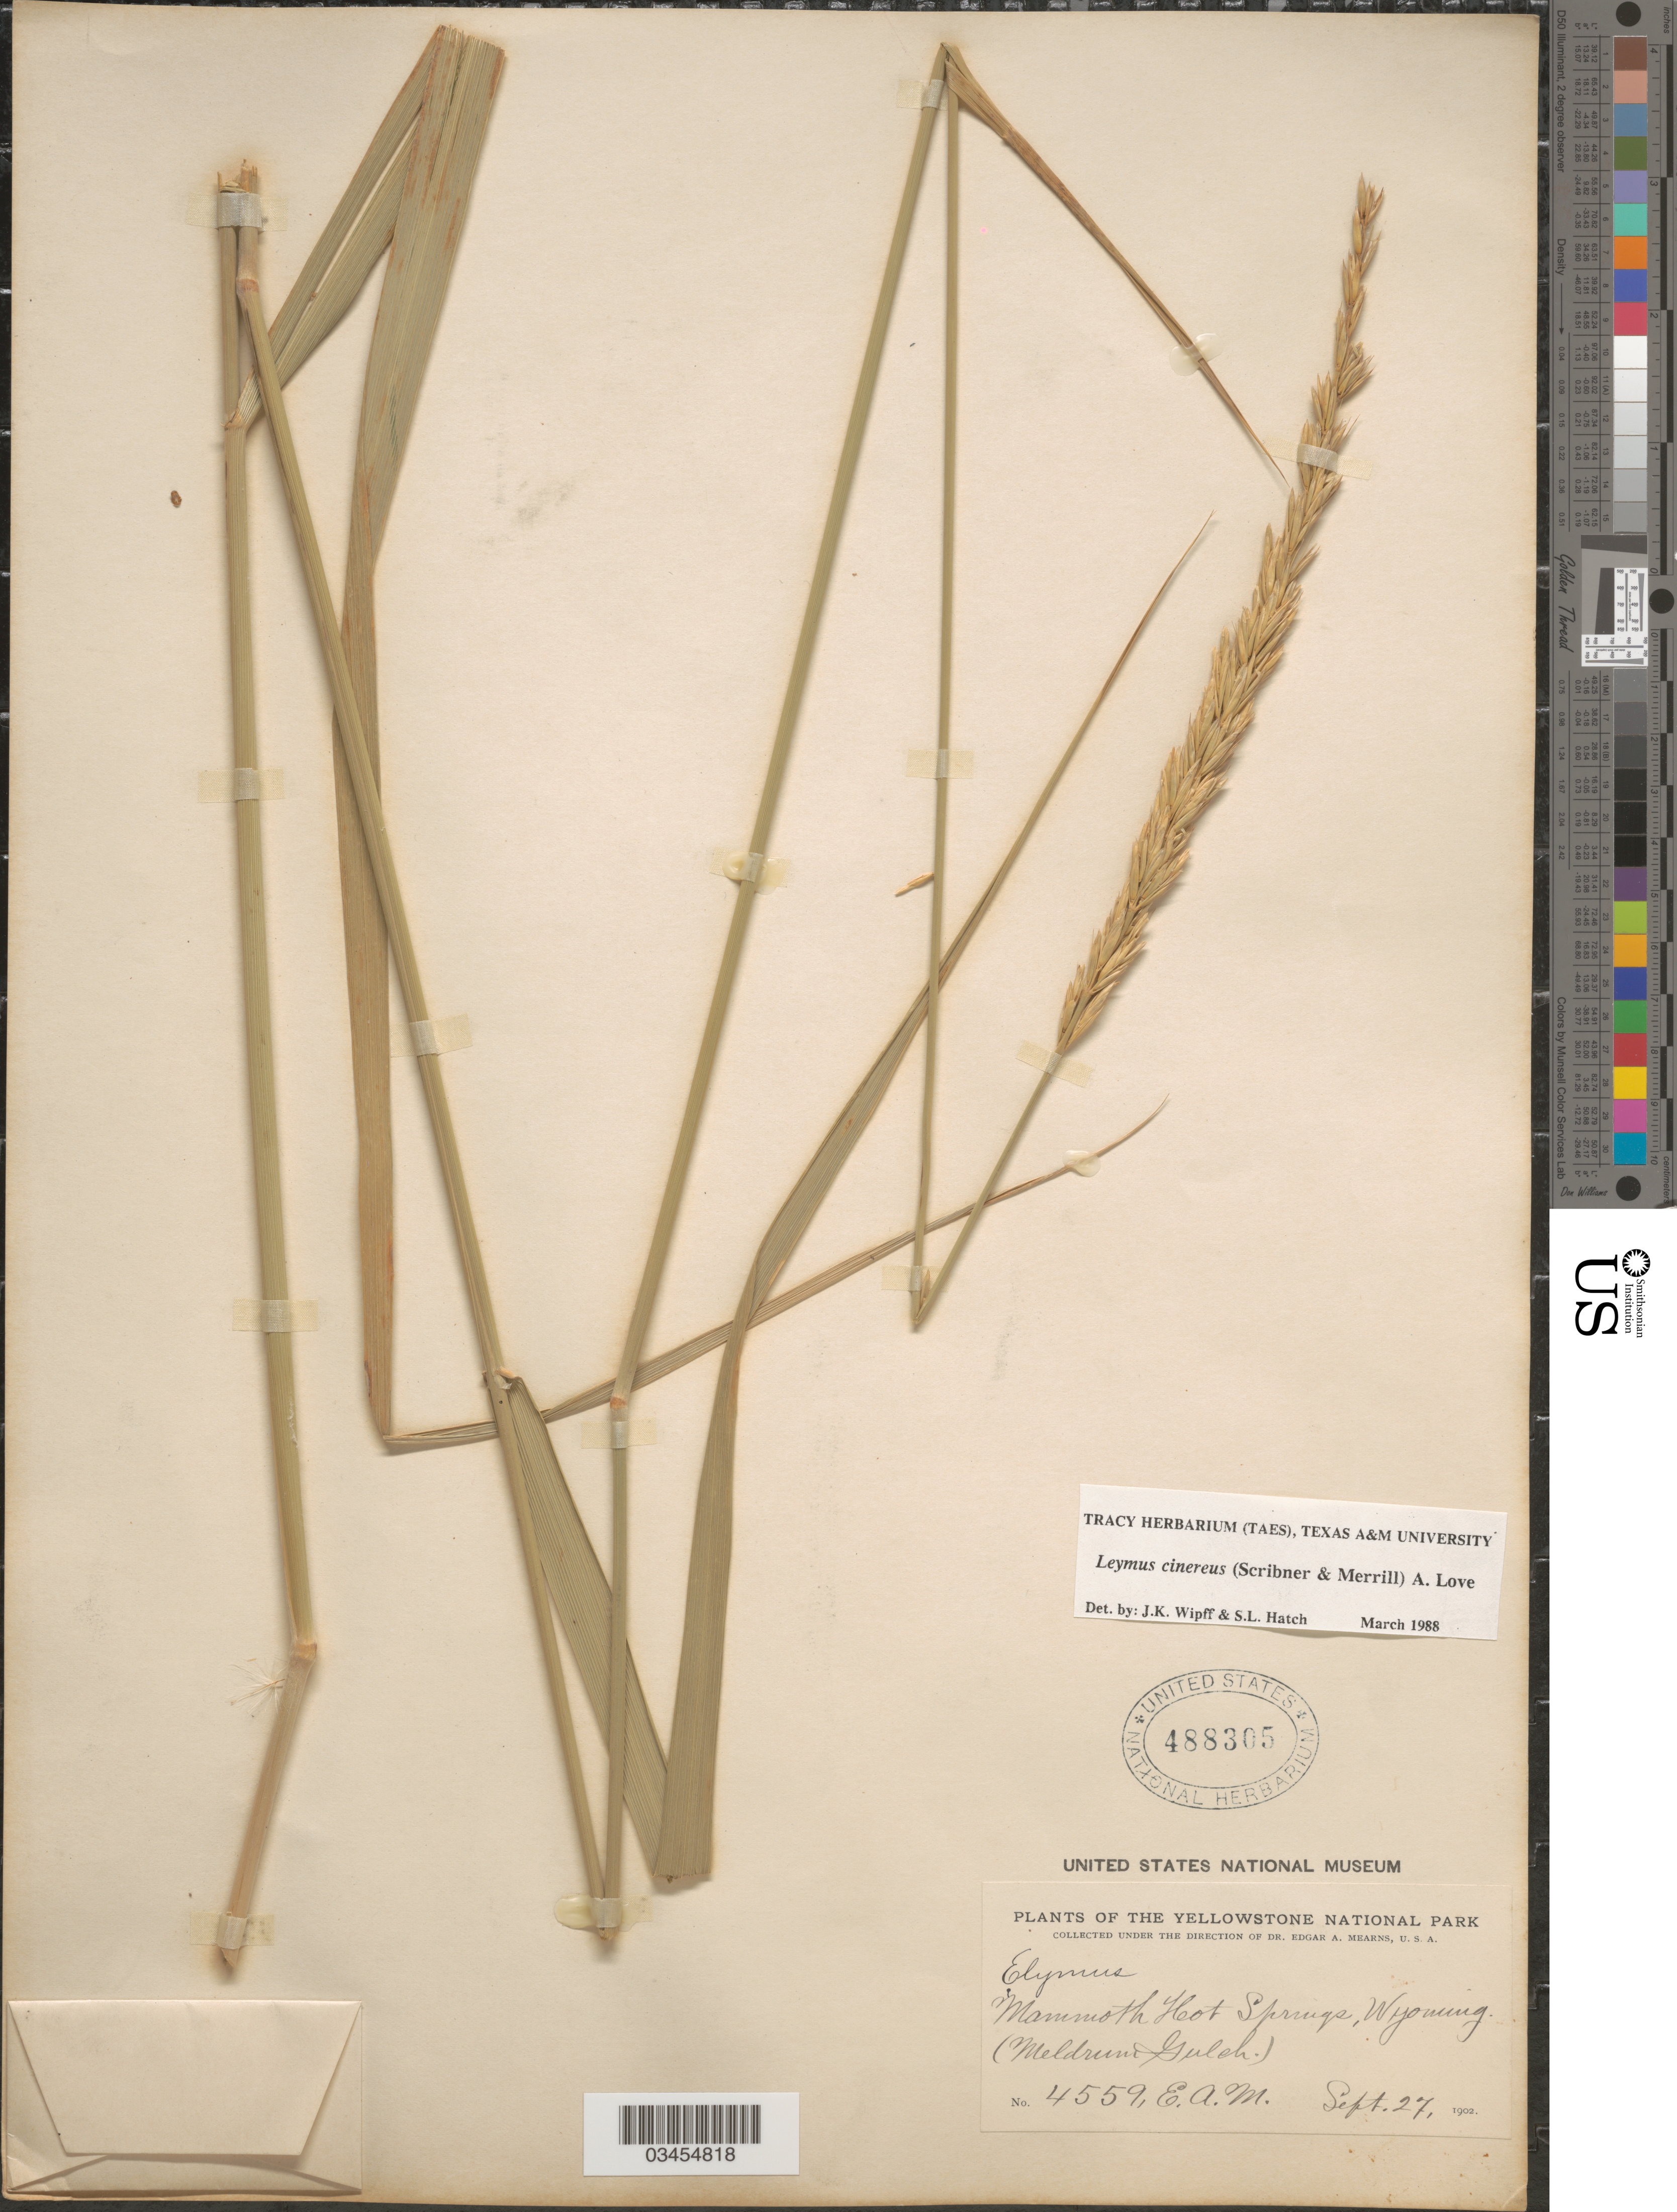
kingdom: Plantae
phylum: Tracheophyta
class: Liliopsida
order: Poales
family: Poaceae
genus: Leymus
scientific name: Leymus cinereus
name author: (Scribn. & Merr.) Á. Löve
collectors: E. A. Mearns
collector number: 4559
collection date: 1902-09-27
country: United States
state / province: Wyoming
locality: The Yellowstone National Park. Mammoth Hot Springs. (Meldrum Gulch).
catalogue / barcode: US 488305